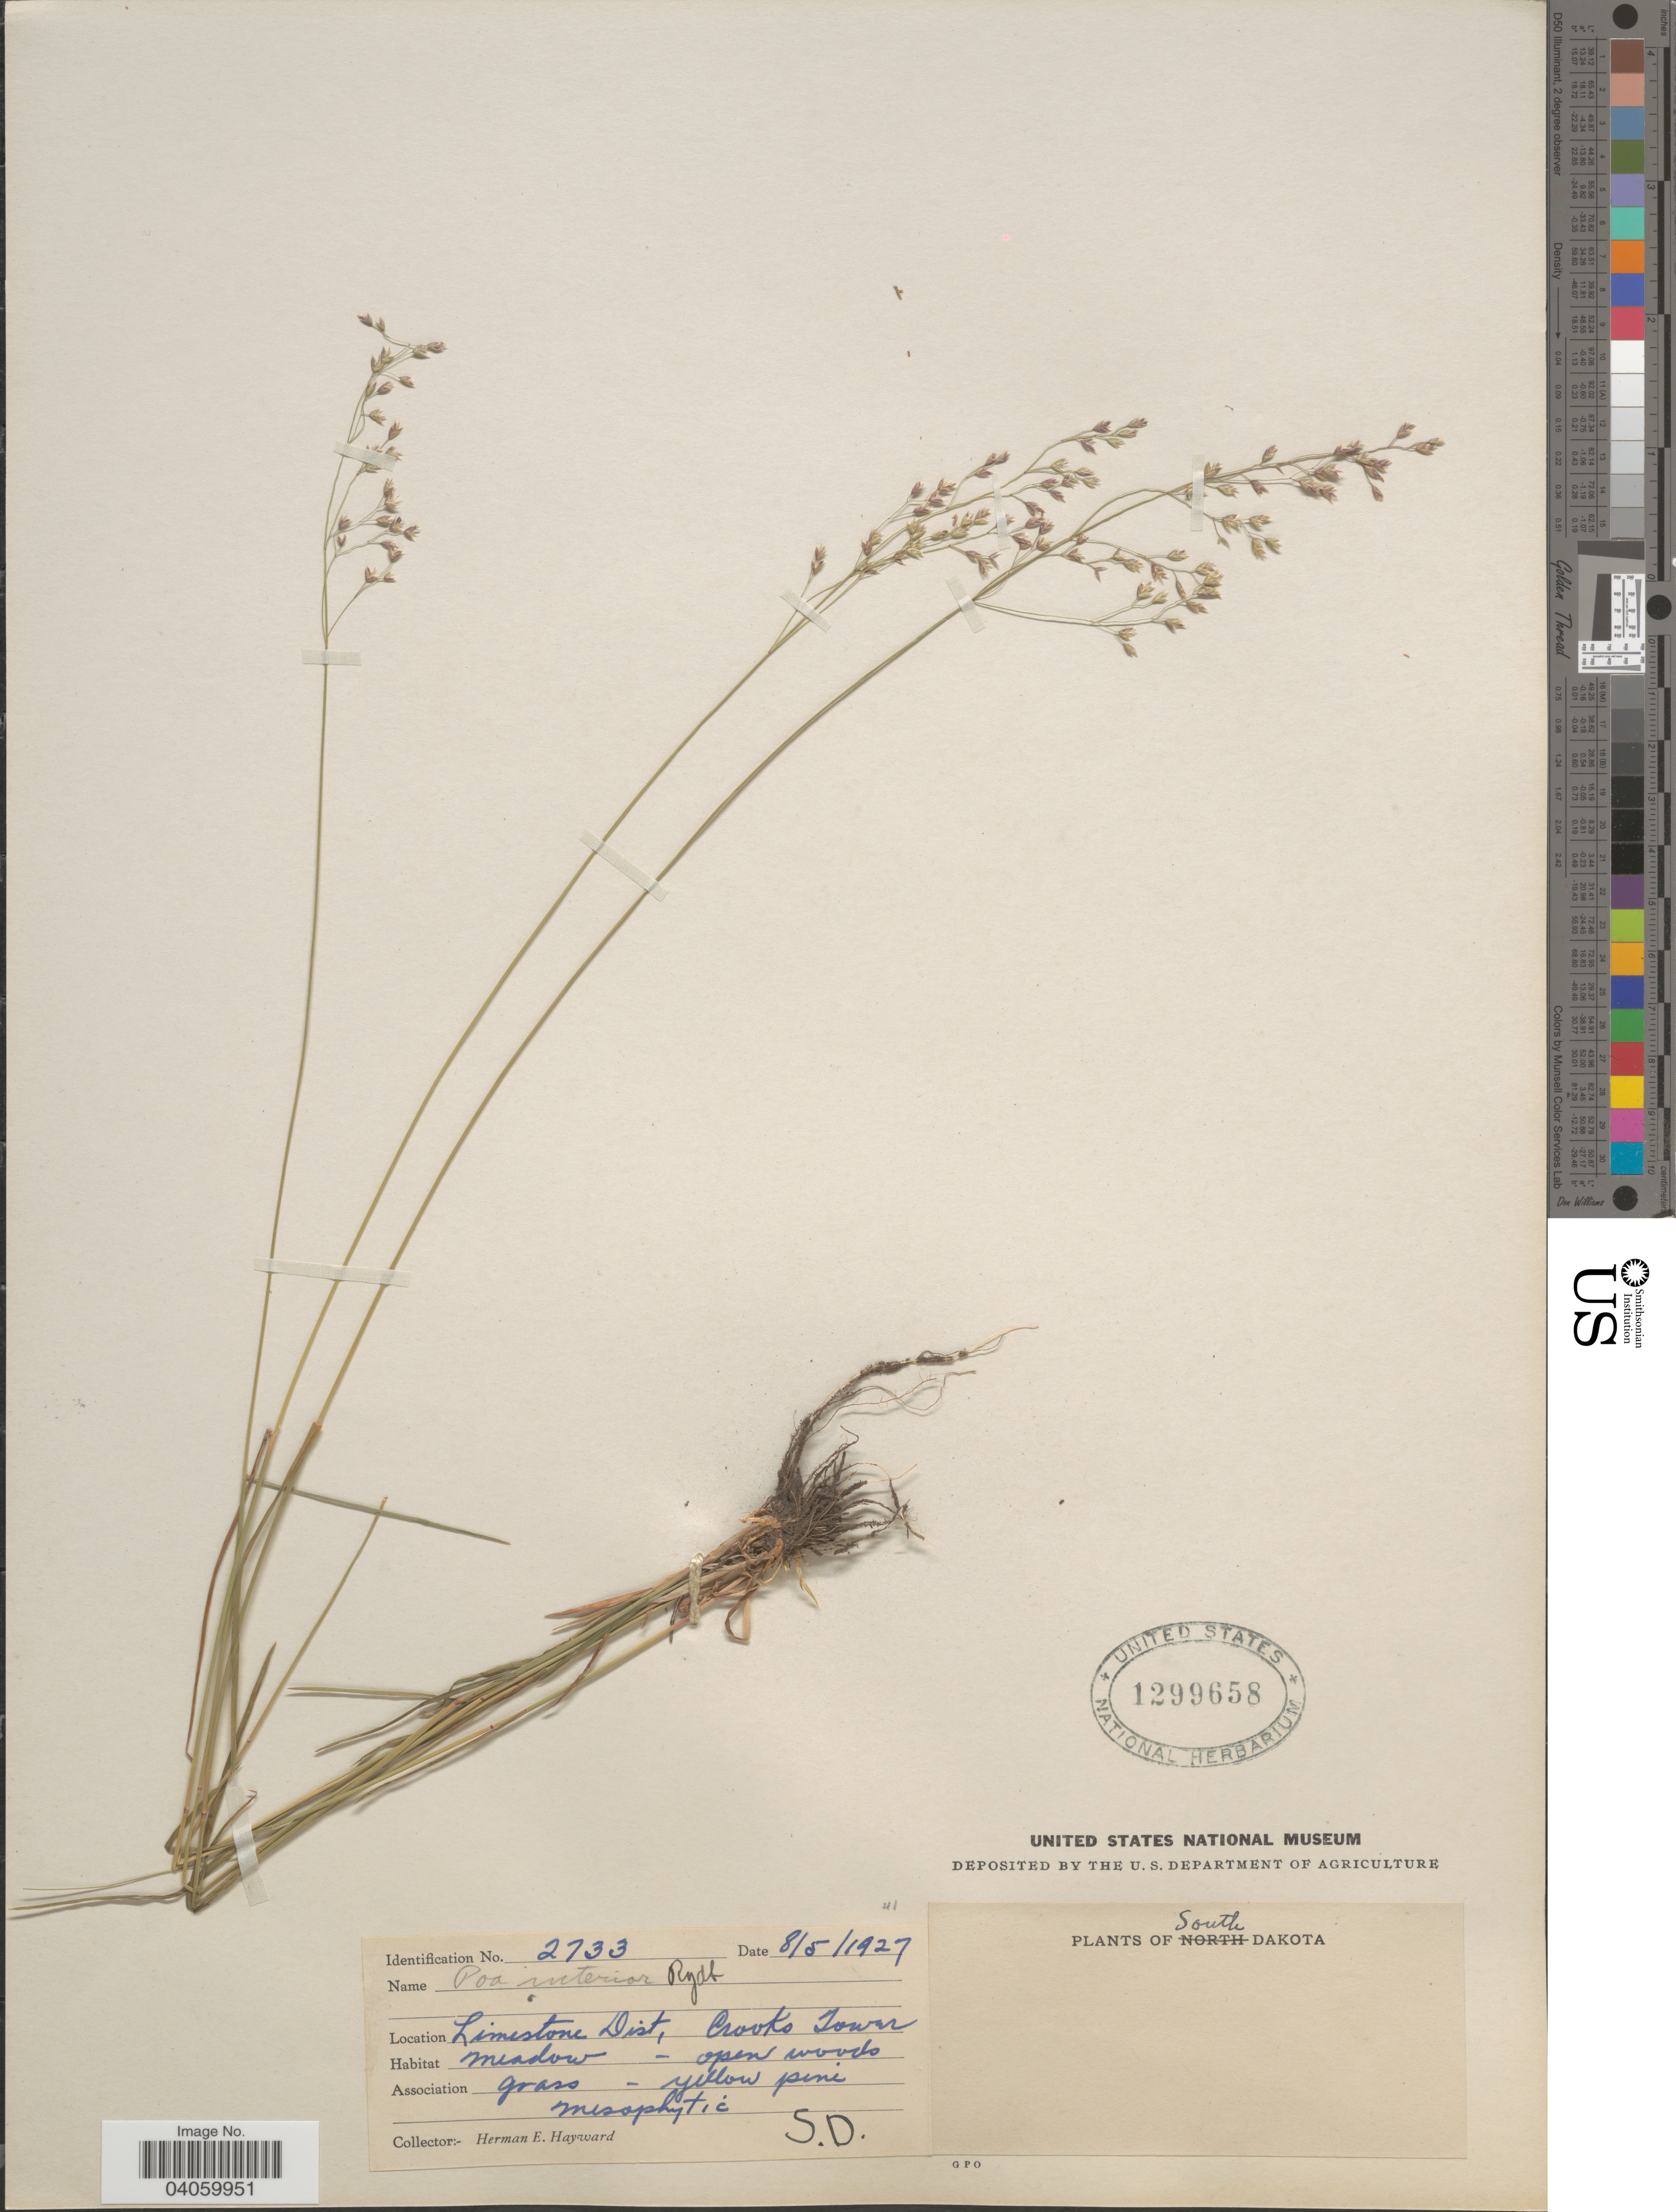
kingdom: Plantae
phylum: Tracheophyta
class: Liliopsida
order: Poales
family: Poaceae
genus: Poa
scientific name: Poa interior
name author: Rydb.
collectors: H. Hayward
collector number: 2733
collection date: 1927-08-05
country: United States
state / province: South Dakota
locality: Limestone Dist, Crooks Tower.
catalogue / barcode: US 1299658